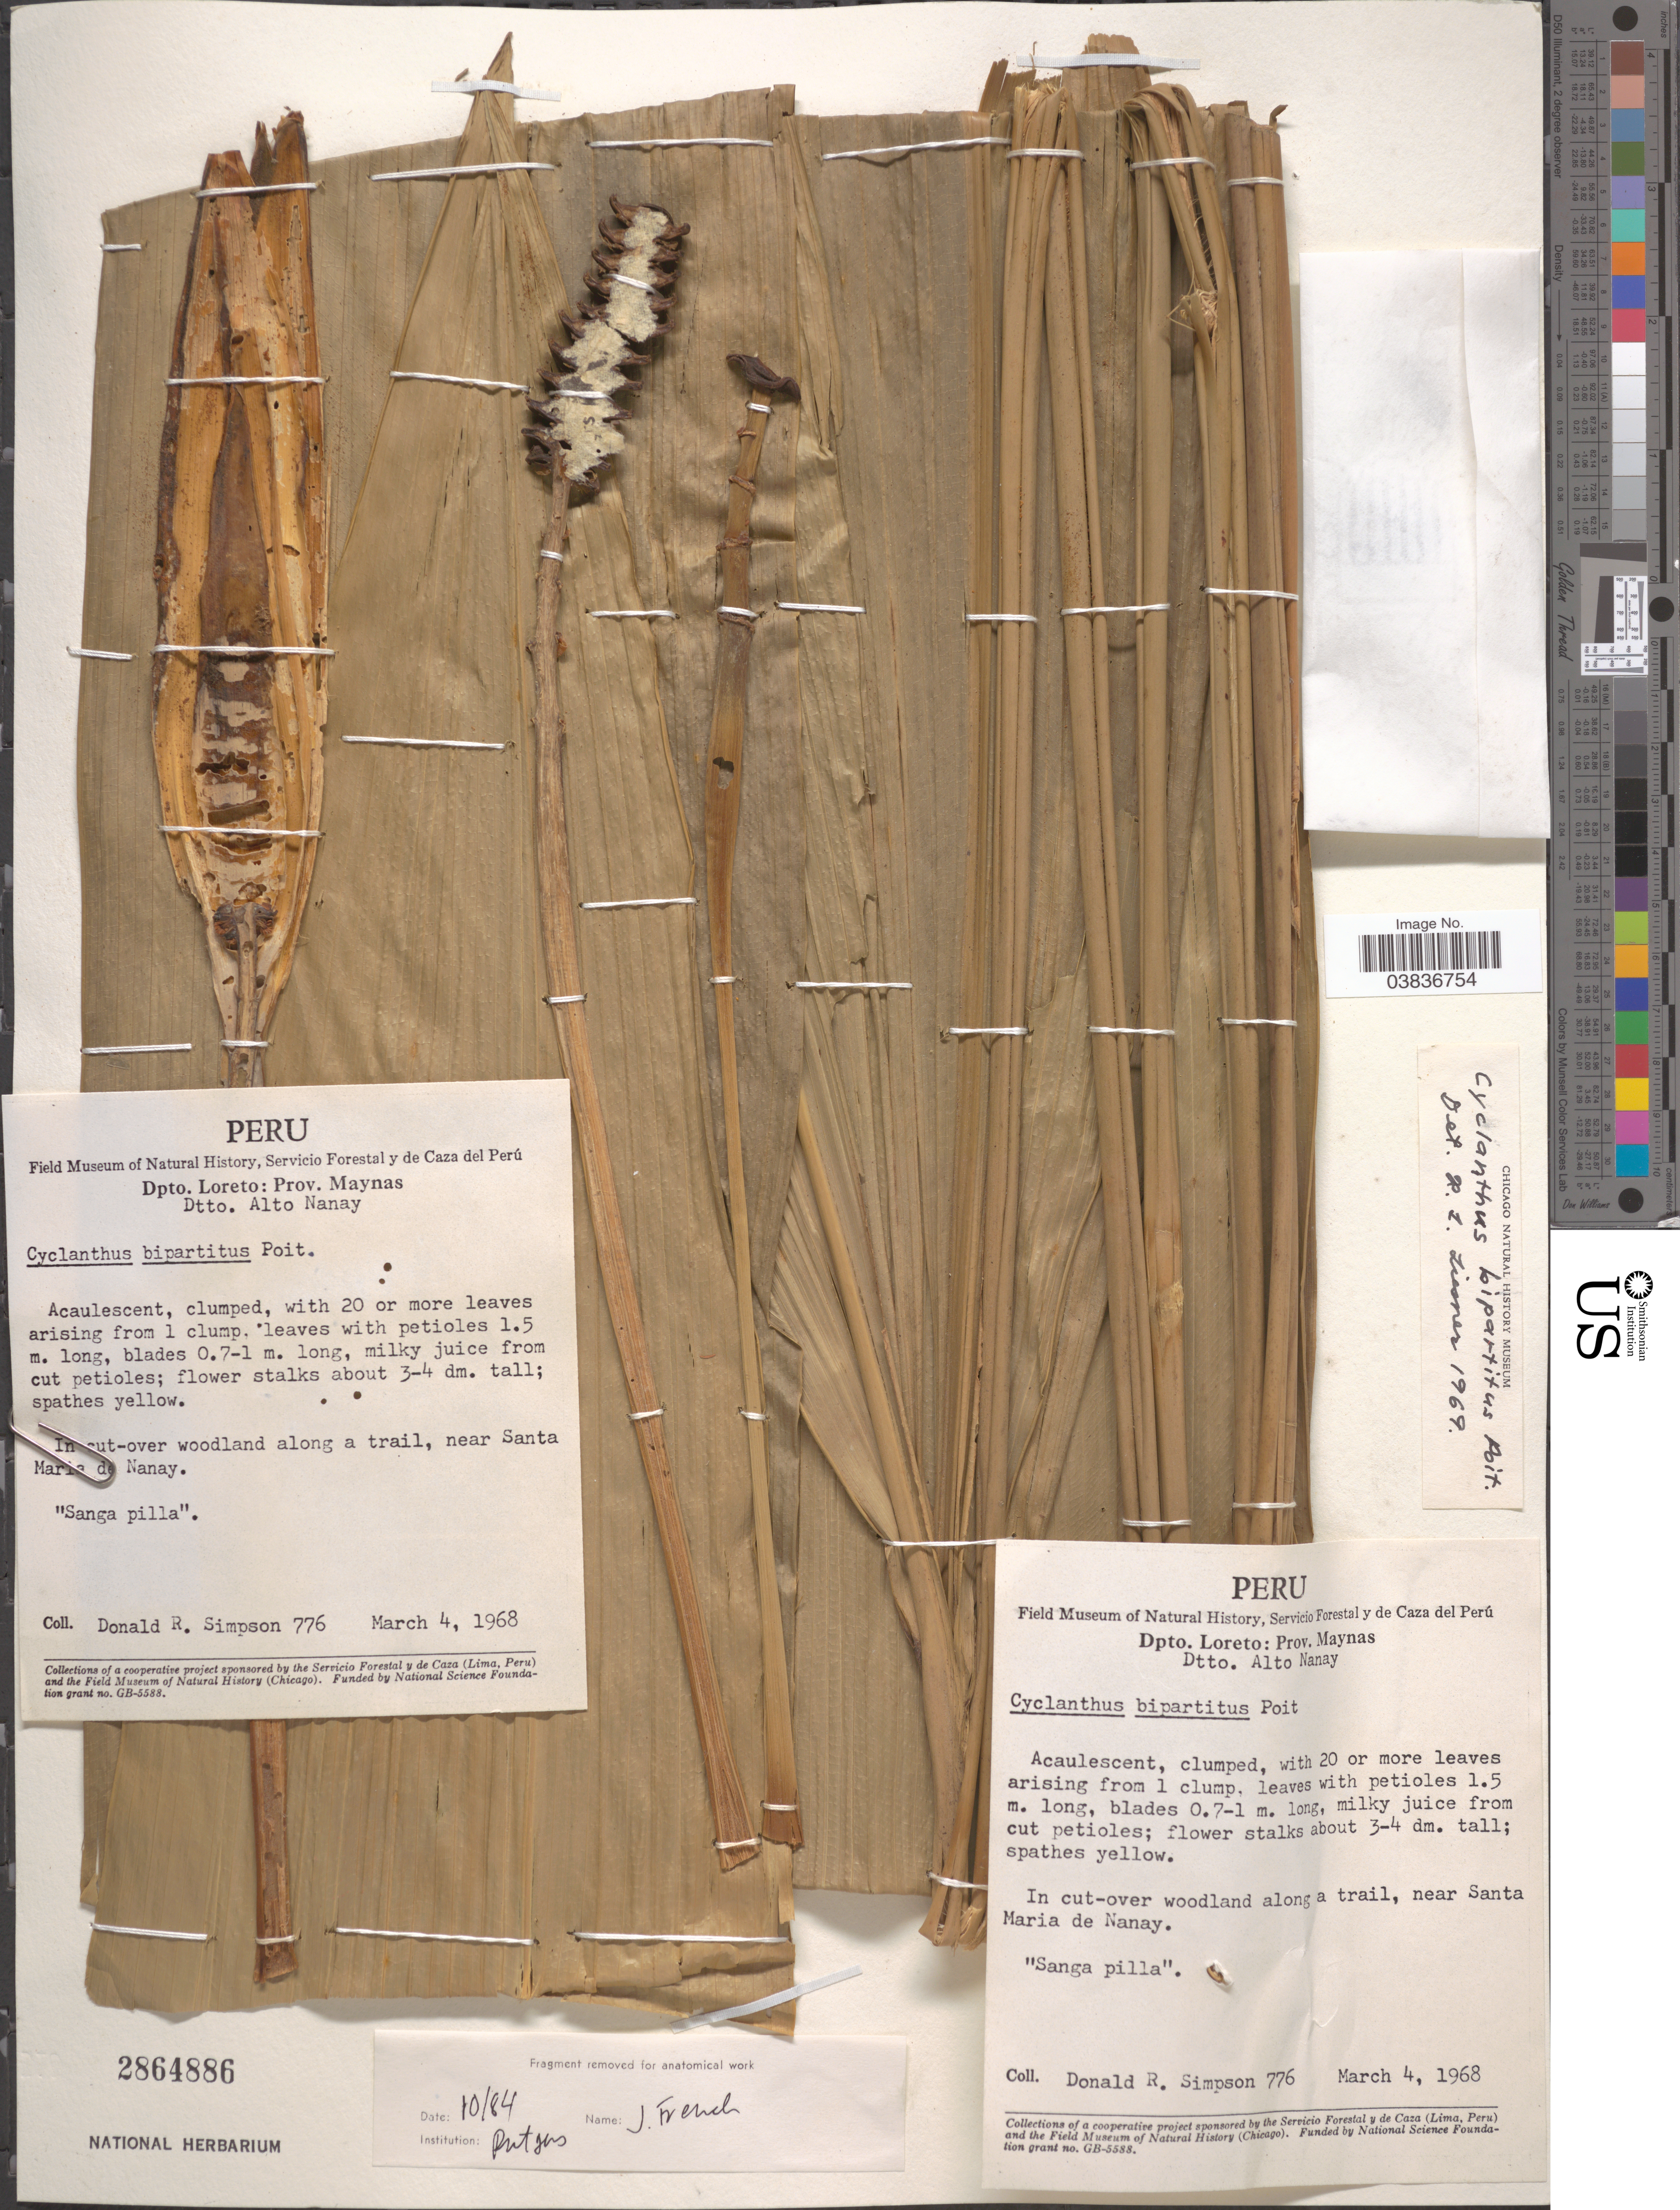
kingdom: Plantae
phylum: Tracheophyta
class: Liliopsida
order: Pandanales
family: Cyclanthaceae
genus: Cyclanthus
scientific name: Cyclanthus bipartitus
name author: Poit. ex A. Rich.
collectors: D. R. Simpson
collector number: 776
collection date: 1968-03-04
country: Peru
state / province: Loreto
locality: Dpto. Loreto: Prov. Maynas, Dtto. Alto Nanay. Along a trail, near Santa Maria de Nanay.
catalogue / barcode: US 2864886